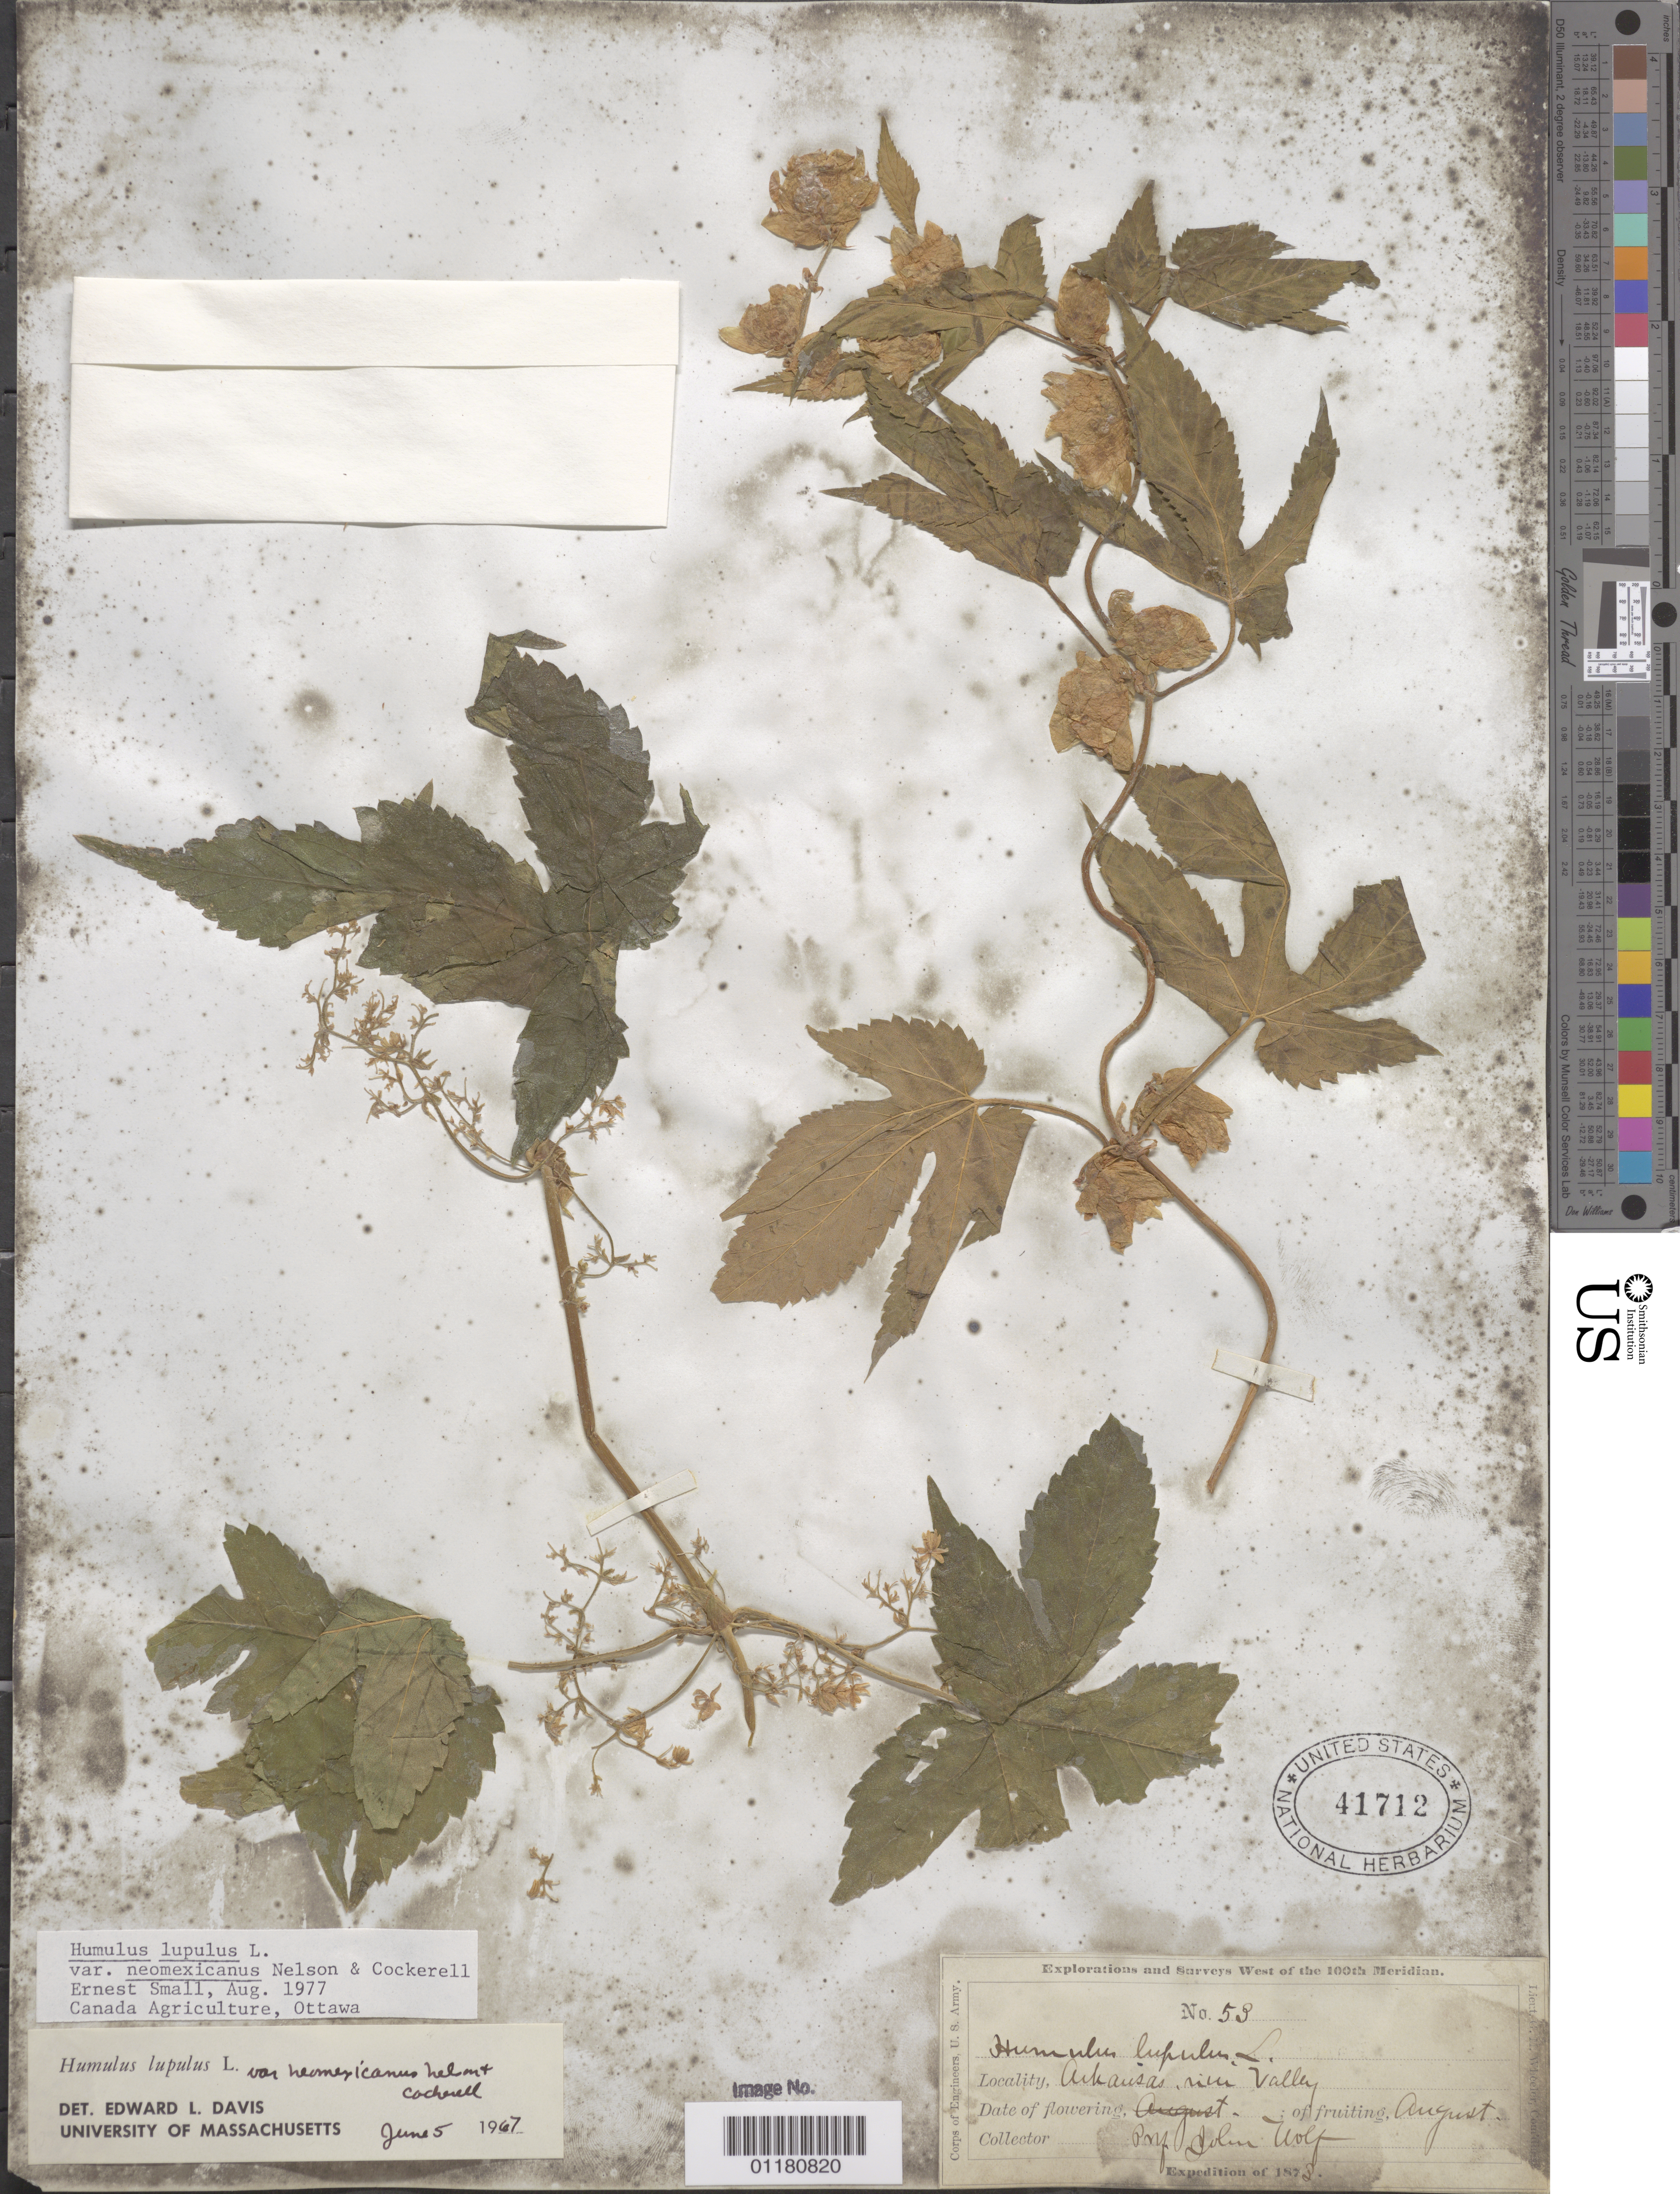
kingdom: Plantae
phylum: Tracheophyta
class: Magnoliopsida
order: Rosales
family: Cannabaceae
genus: Humulus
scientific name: Humulus neomexicanus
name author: (A. Nelson & Cockerell) Rydb.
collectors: J. Wolf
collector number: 53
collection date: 1873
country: United States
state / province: Colorado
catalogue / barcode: US 41712